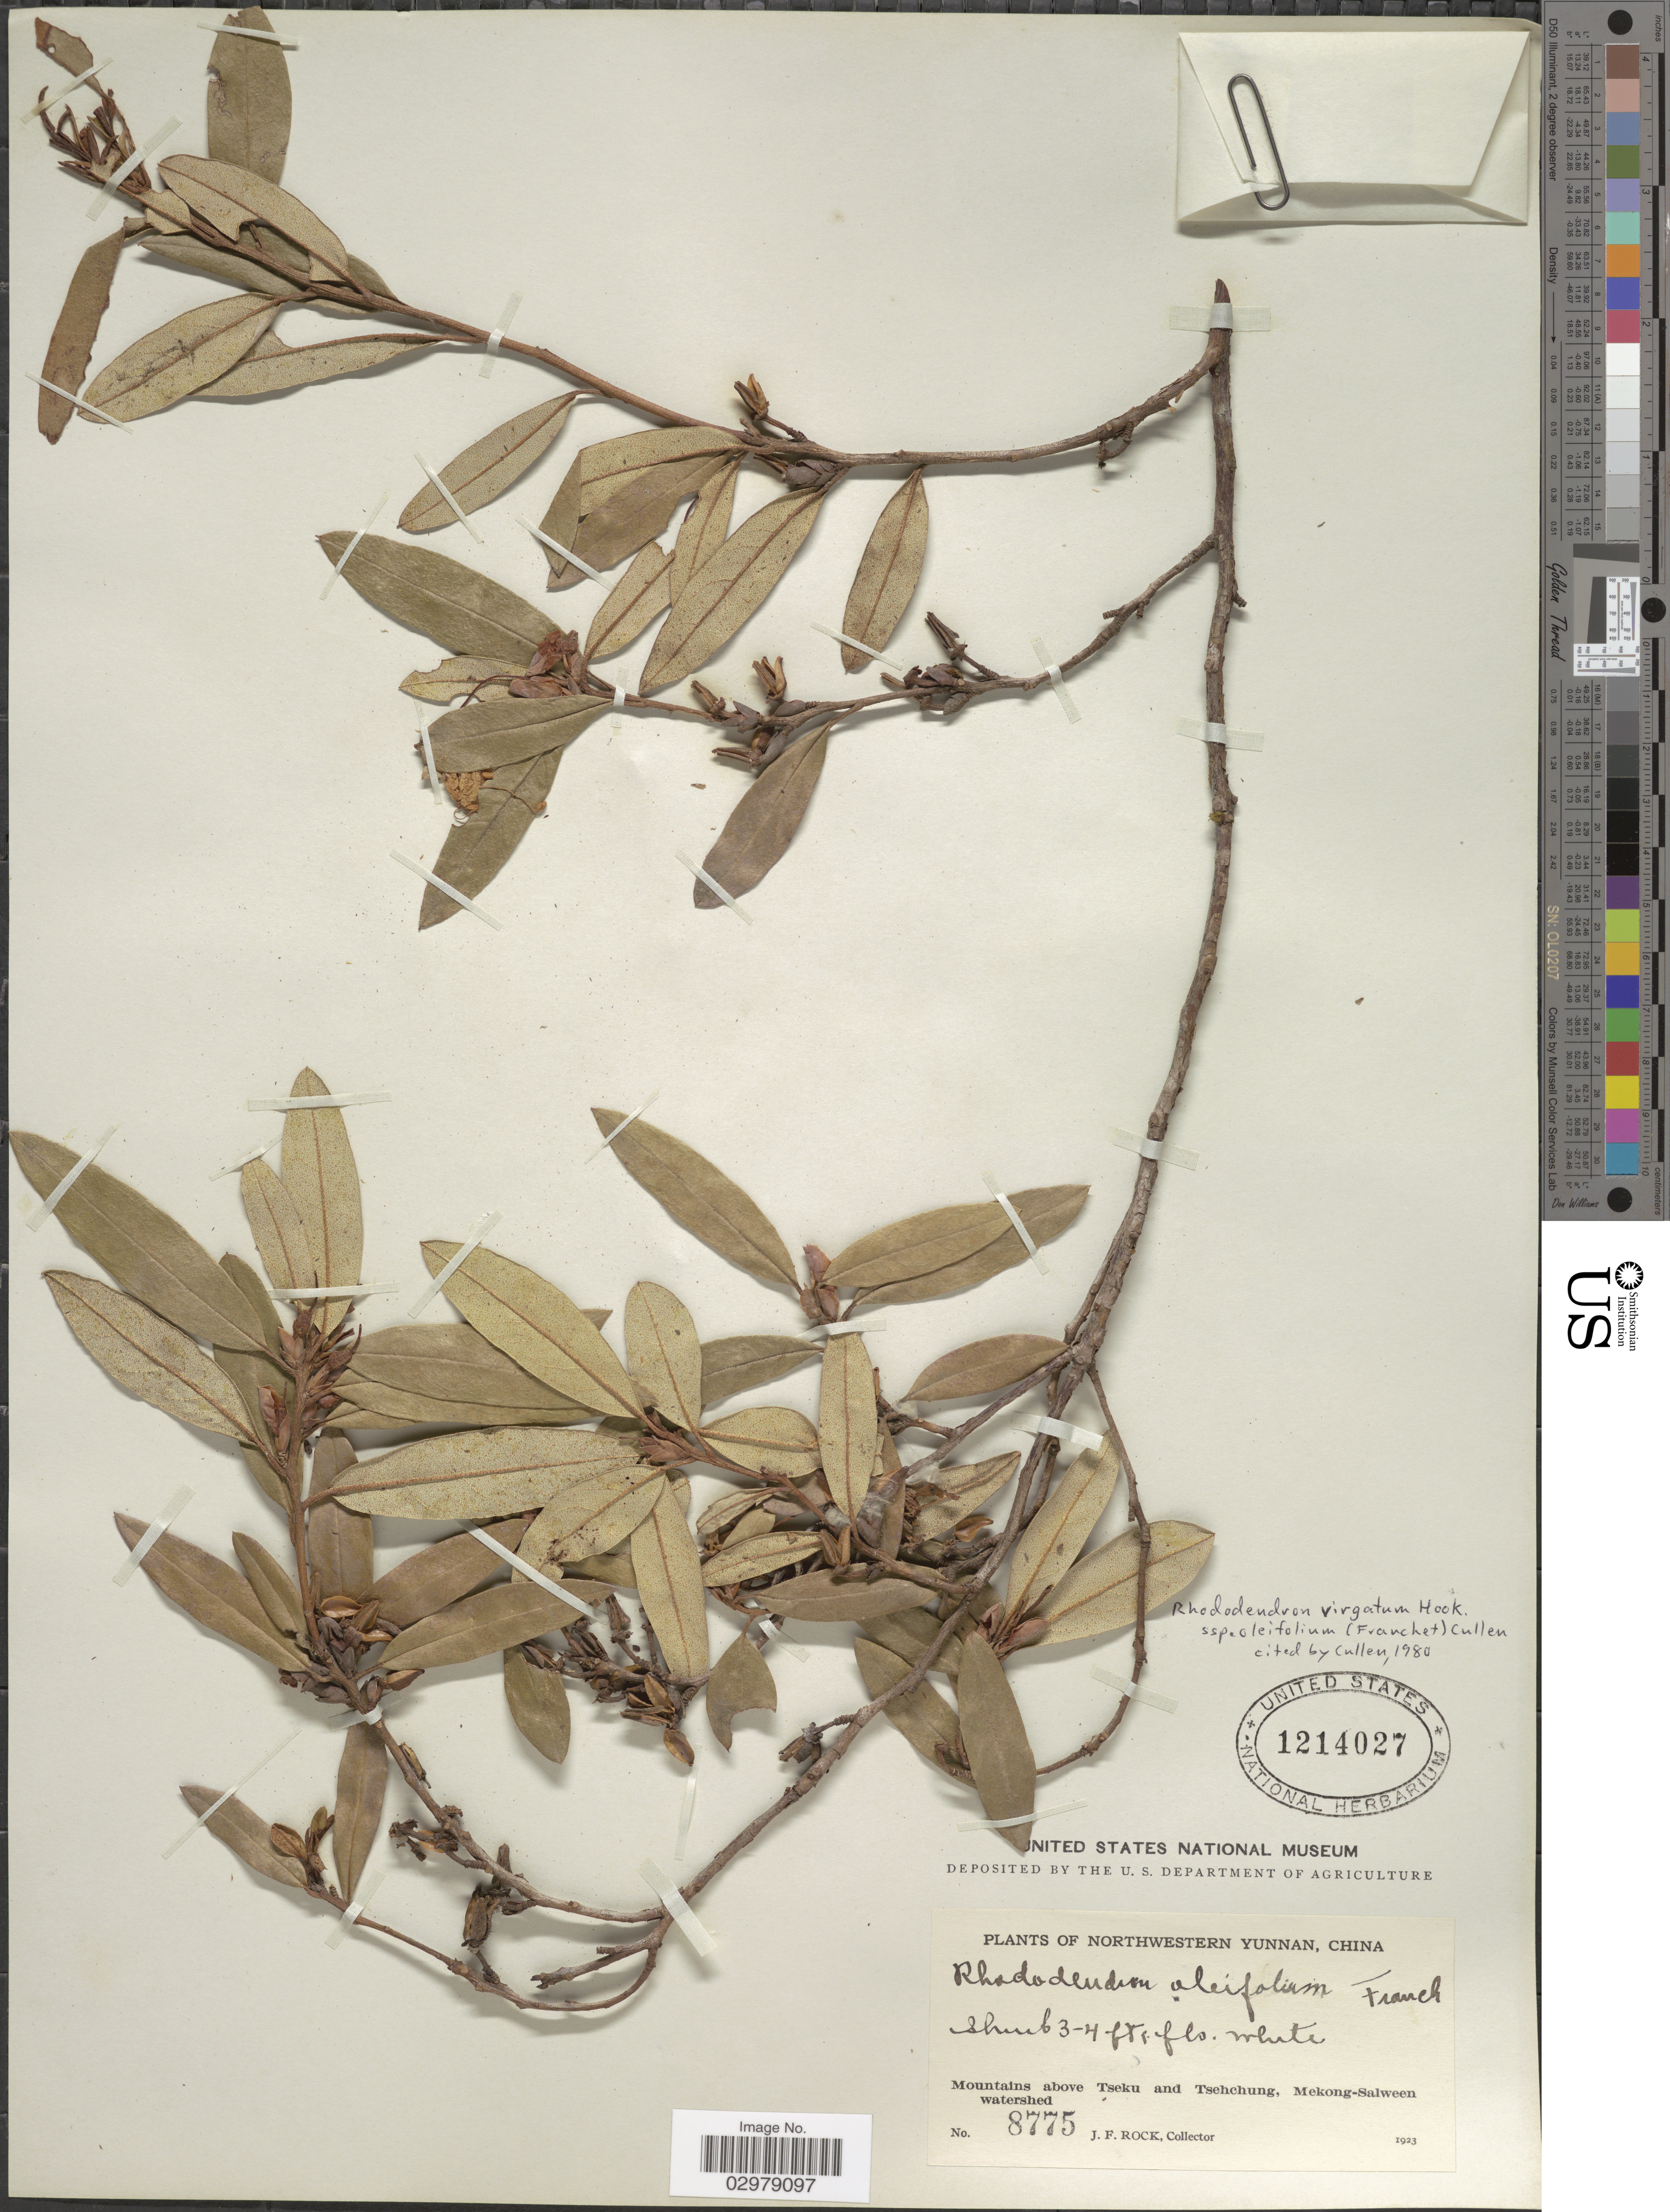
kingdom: Plantae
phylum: Tracheophyta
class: Magnoliopsida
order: Ericales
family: Ericaceae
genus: Rhododendron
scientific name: Rhododendron virgatum subsp. oleifolium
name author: (Franch.) Cullen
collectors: J. Rock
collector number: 8775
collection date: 1923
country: China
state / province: Yunnan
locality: Northwestern Yunnan. Mountains above Tseku and Tsehchung, Mekong-Salween watershed.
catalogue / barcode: US 1214027